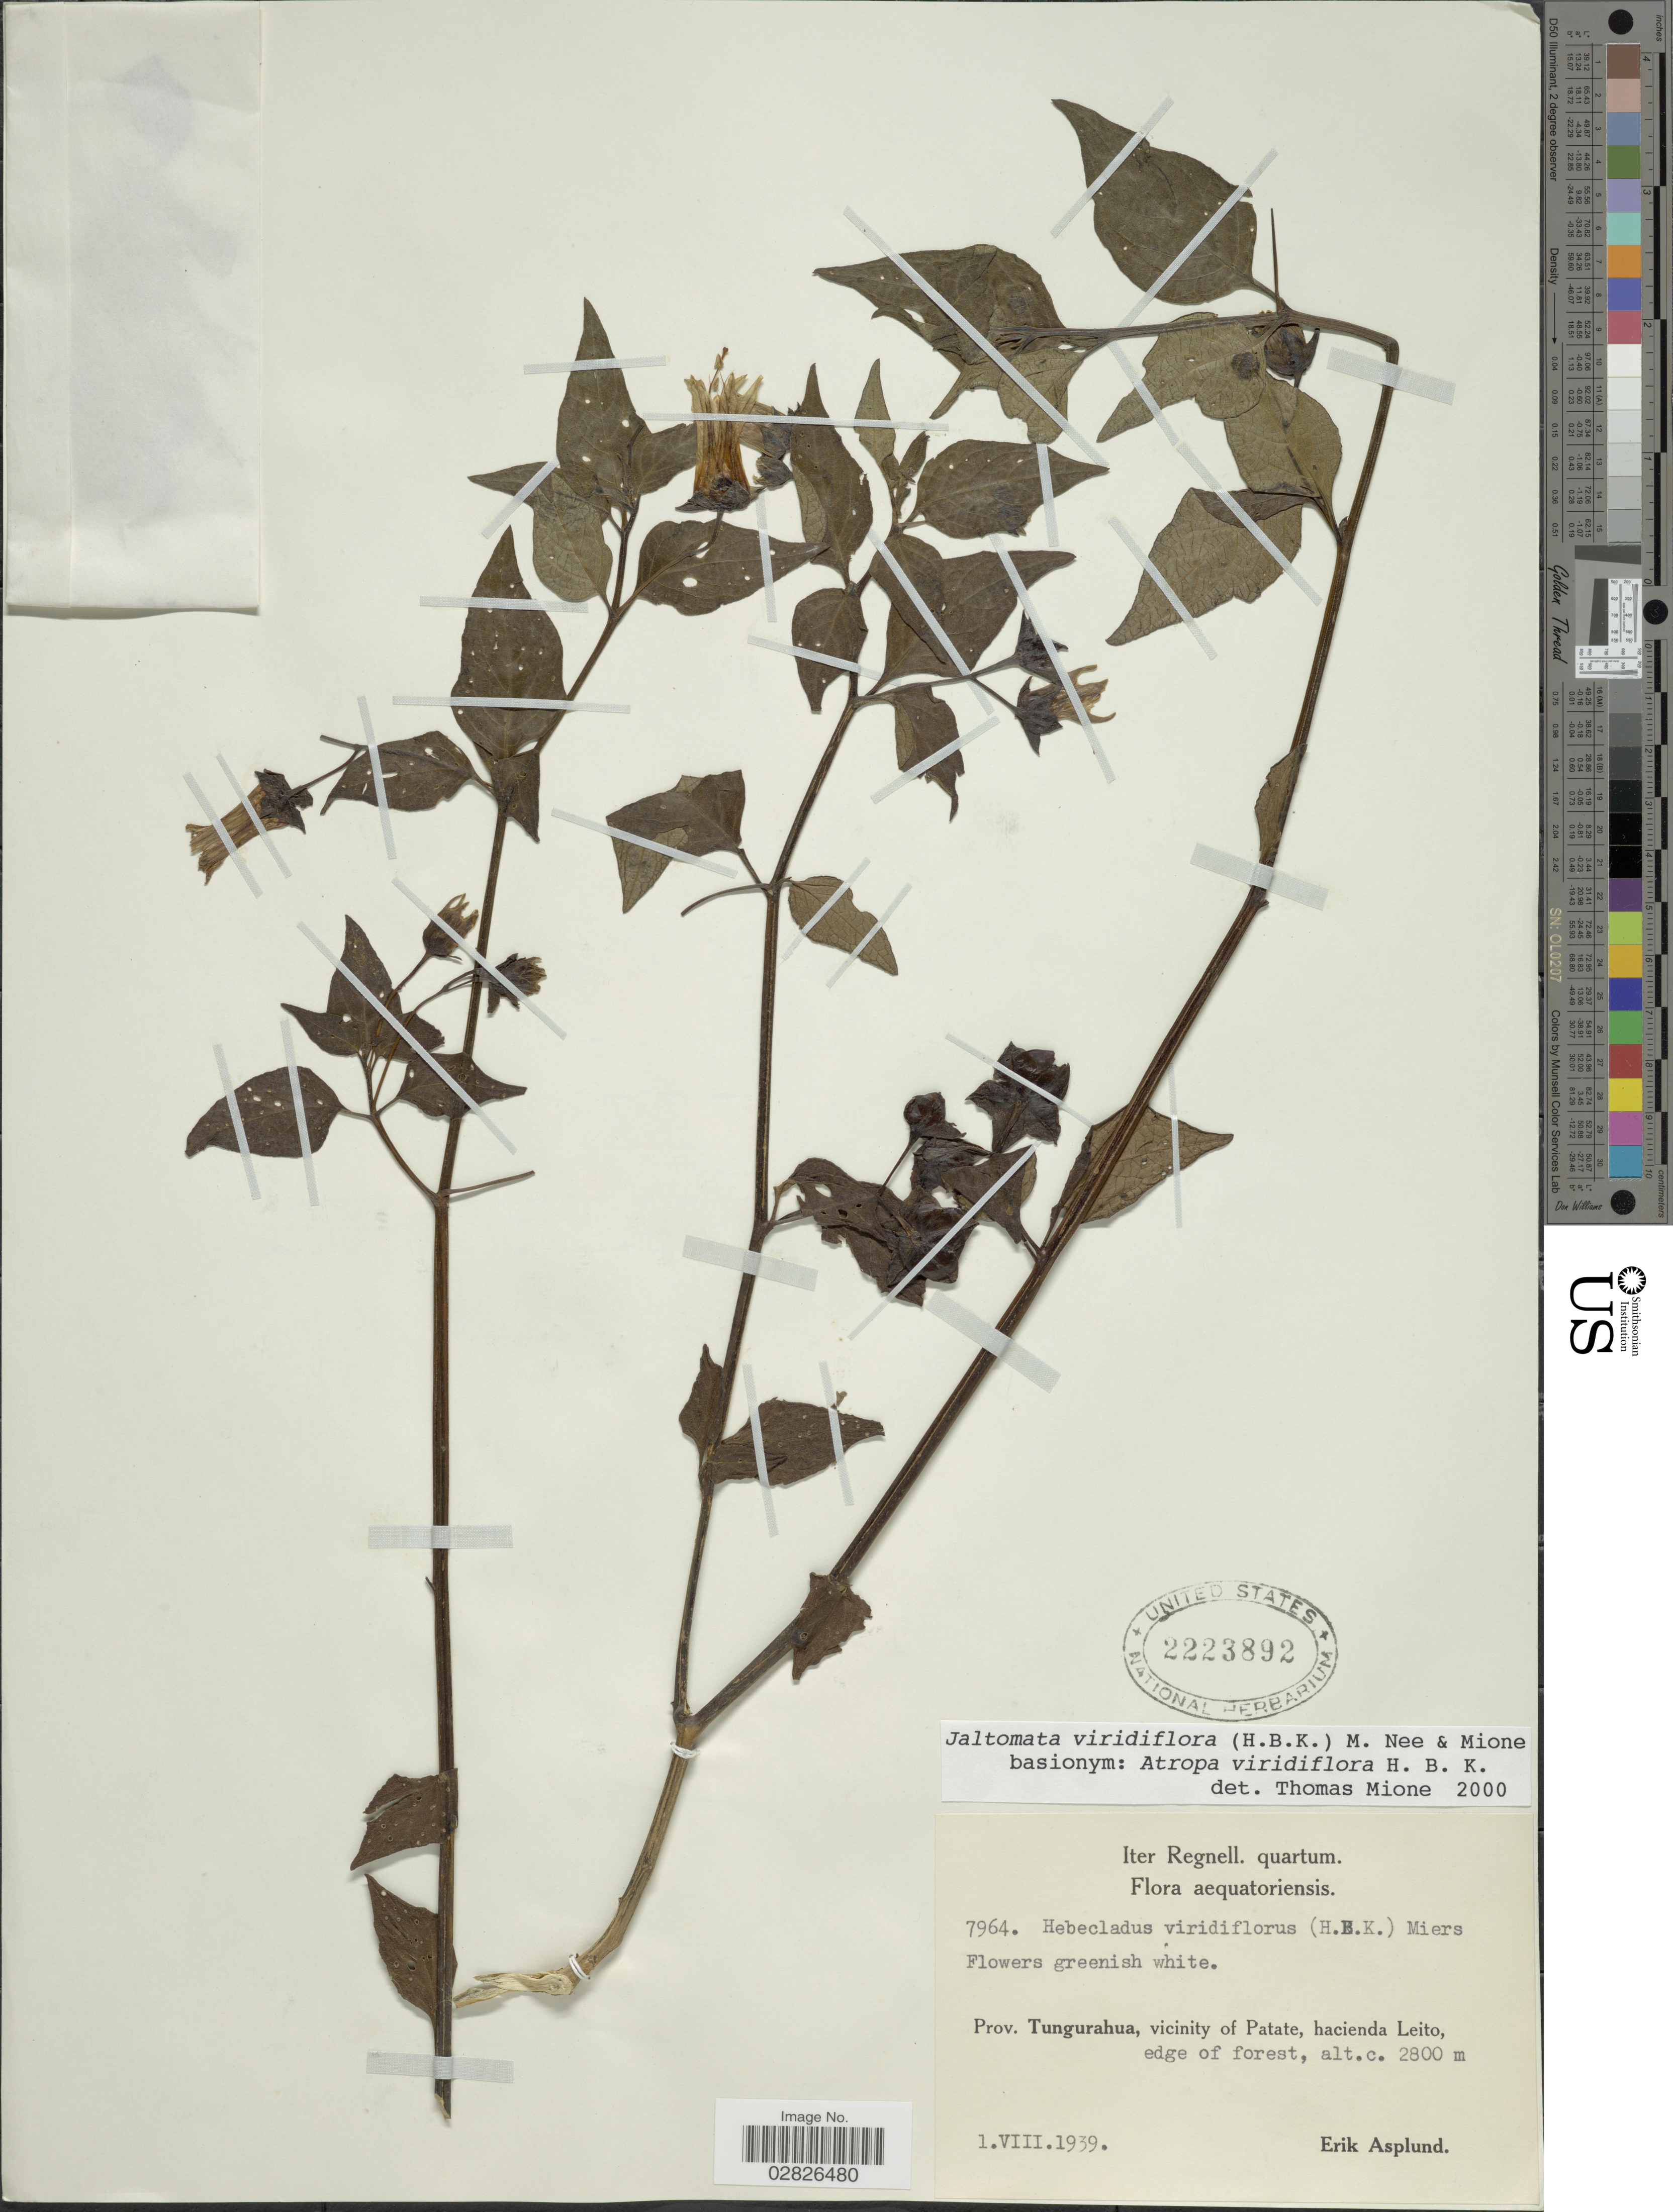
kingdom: Plantae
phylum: Tracheophyta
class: Magnoliopsida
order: Solanales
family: Solanaceae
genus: Jaltomata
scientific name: Jaltomata virdiflora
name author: (Kunth) M. Nee & Mione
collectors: E. Asplund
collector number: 7964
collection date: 1939-08-01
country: Ecuador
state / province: Tungurahua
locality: Vicinity of Patate, hacienda Leito.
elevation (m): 2800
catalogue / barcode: US 2223892